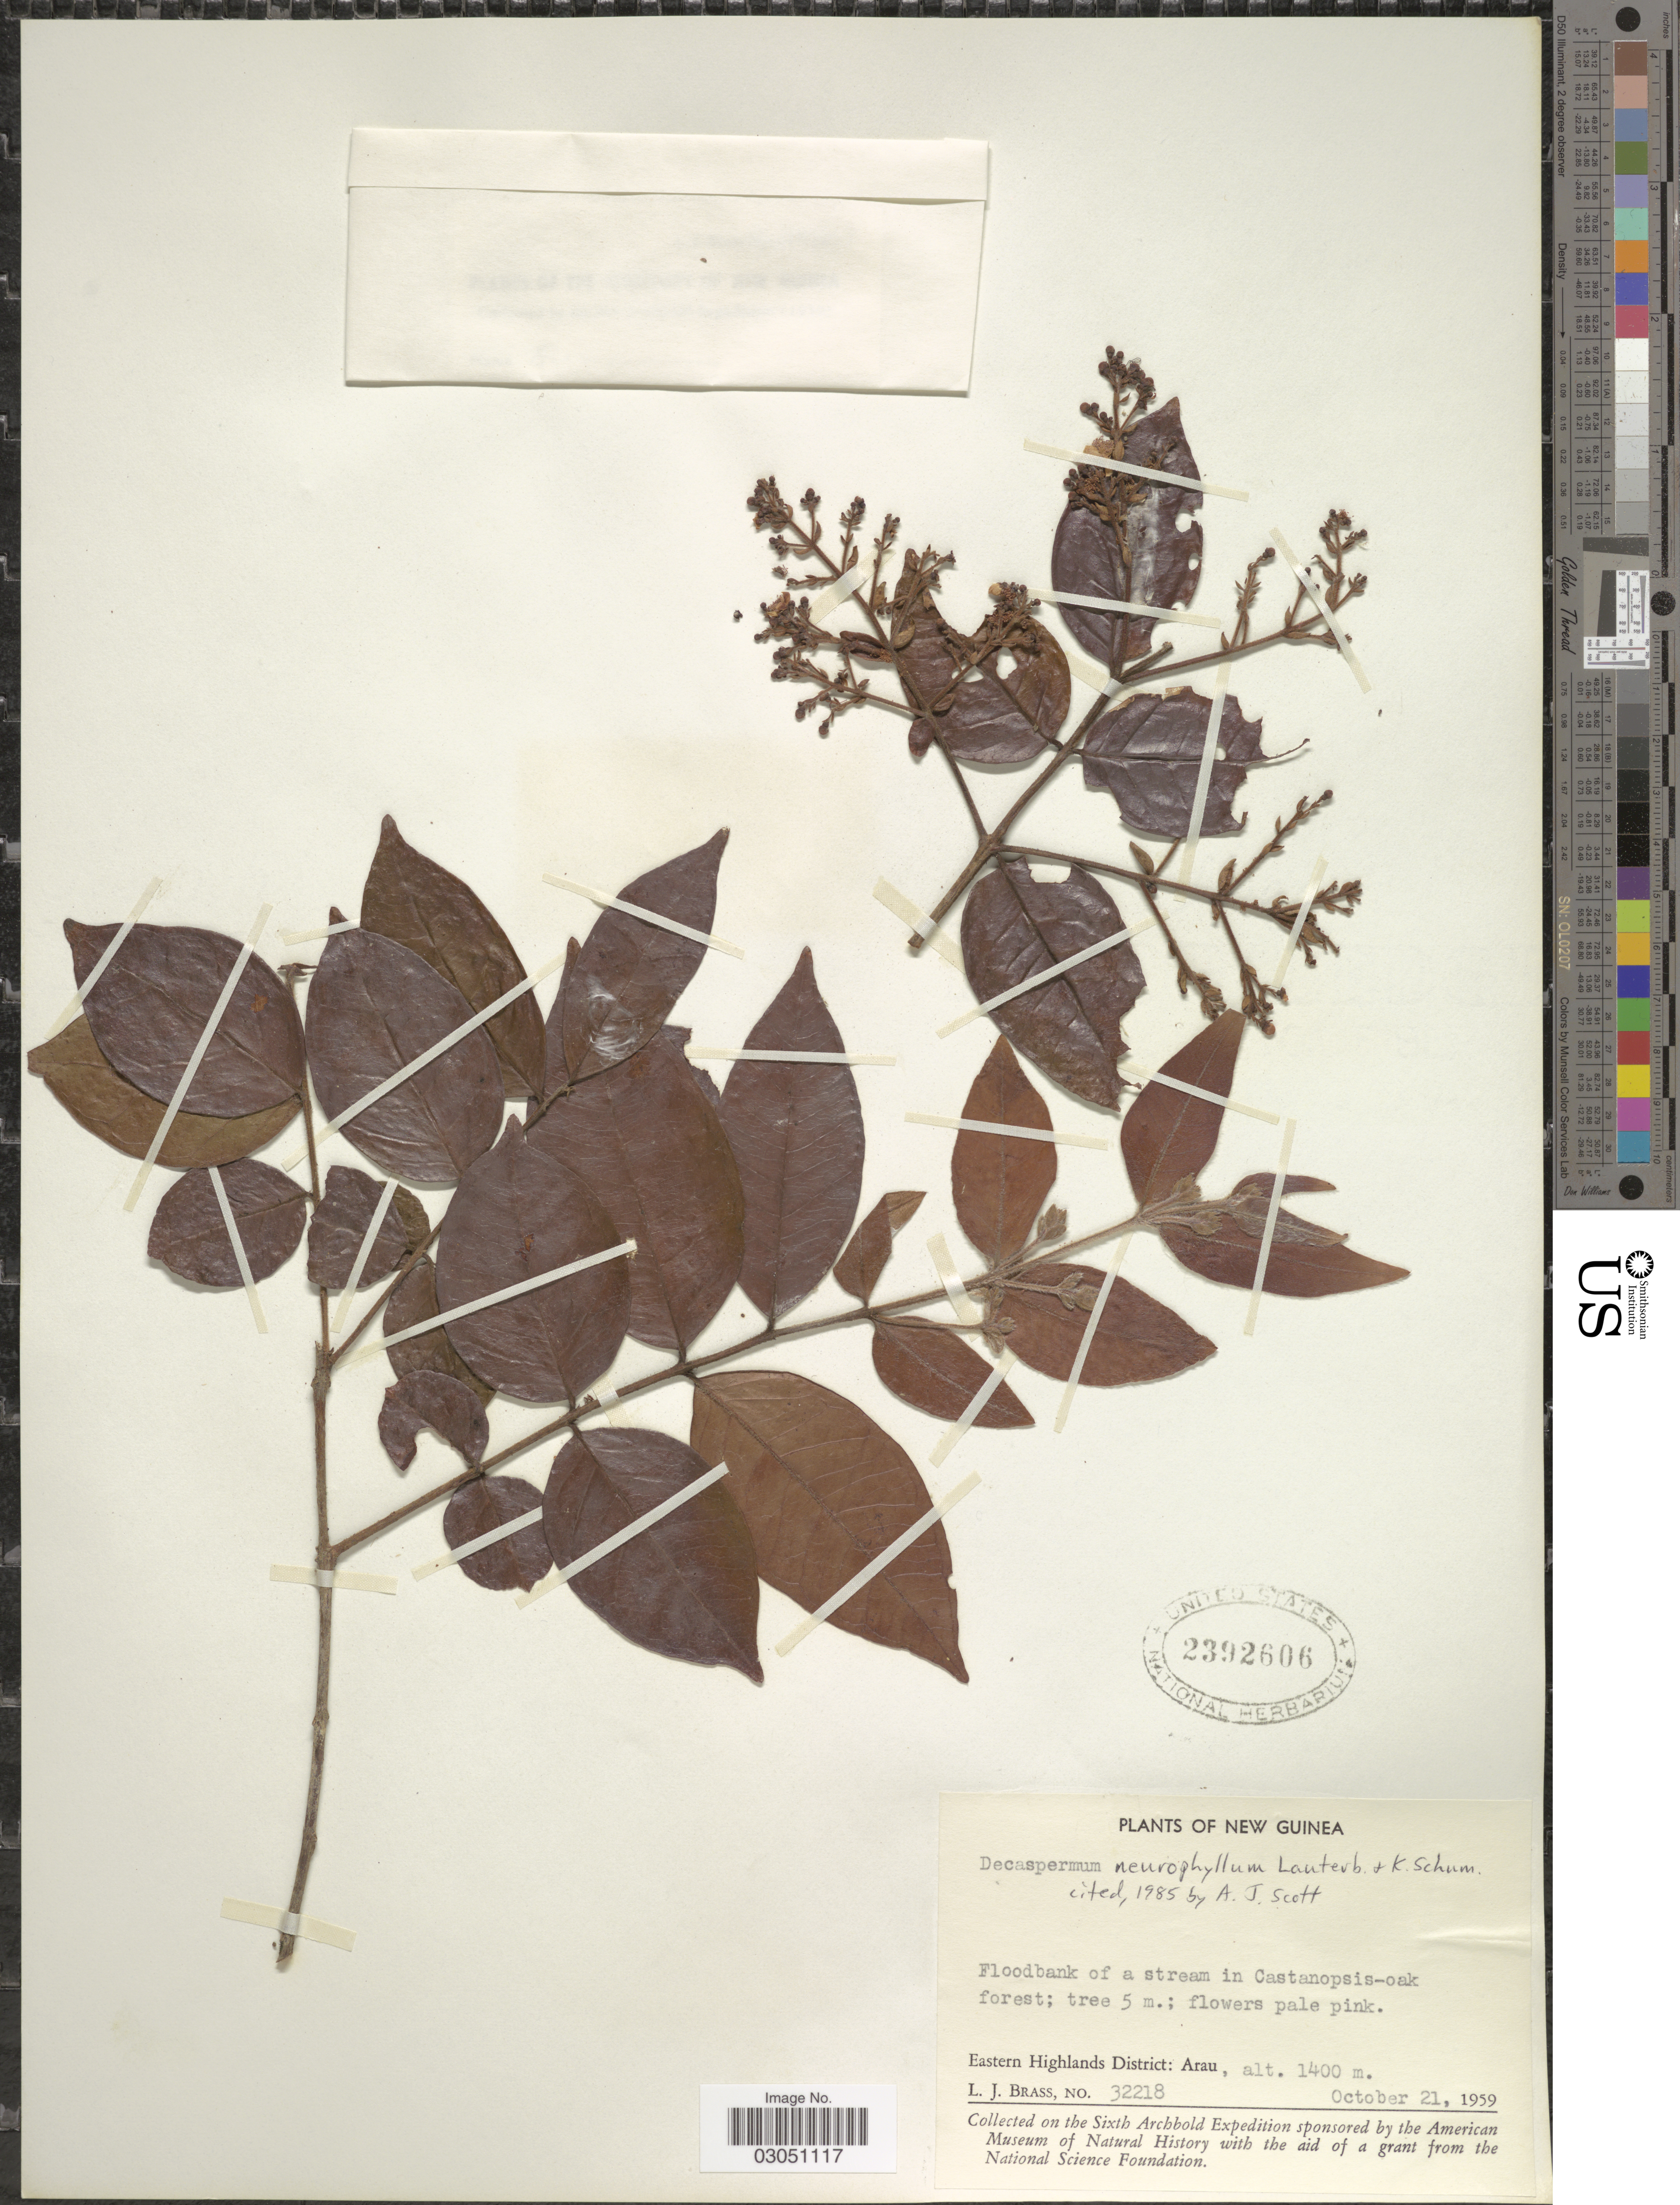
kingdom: Plantae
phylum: Tracheophyta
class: Magnoliopsida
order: Myrtales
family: Myrtaceae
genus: Decaspermum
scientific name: Decaspermum neurophyllum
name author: K. Schum. & Lauterb.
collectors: L. J. Brass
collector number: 32218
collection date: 1959-10-21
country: Papua New Guinea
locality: New Guinea. Eastern Highlands District: Arau.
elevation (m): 1400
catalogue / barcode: US 2392606